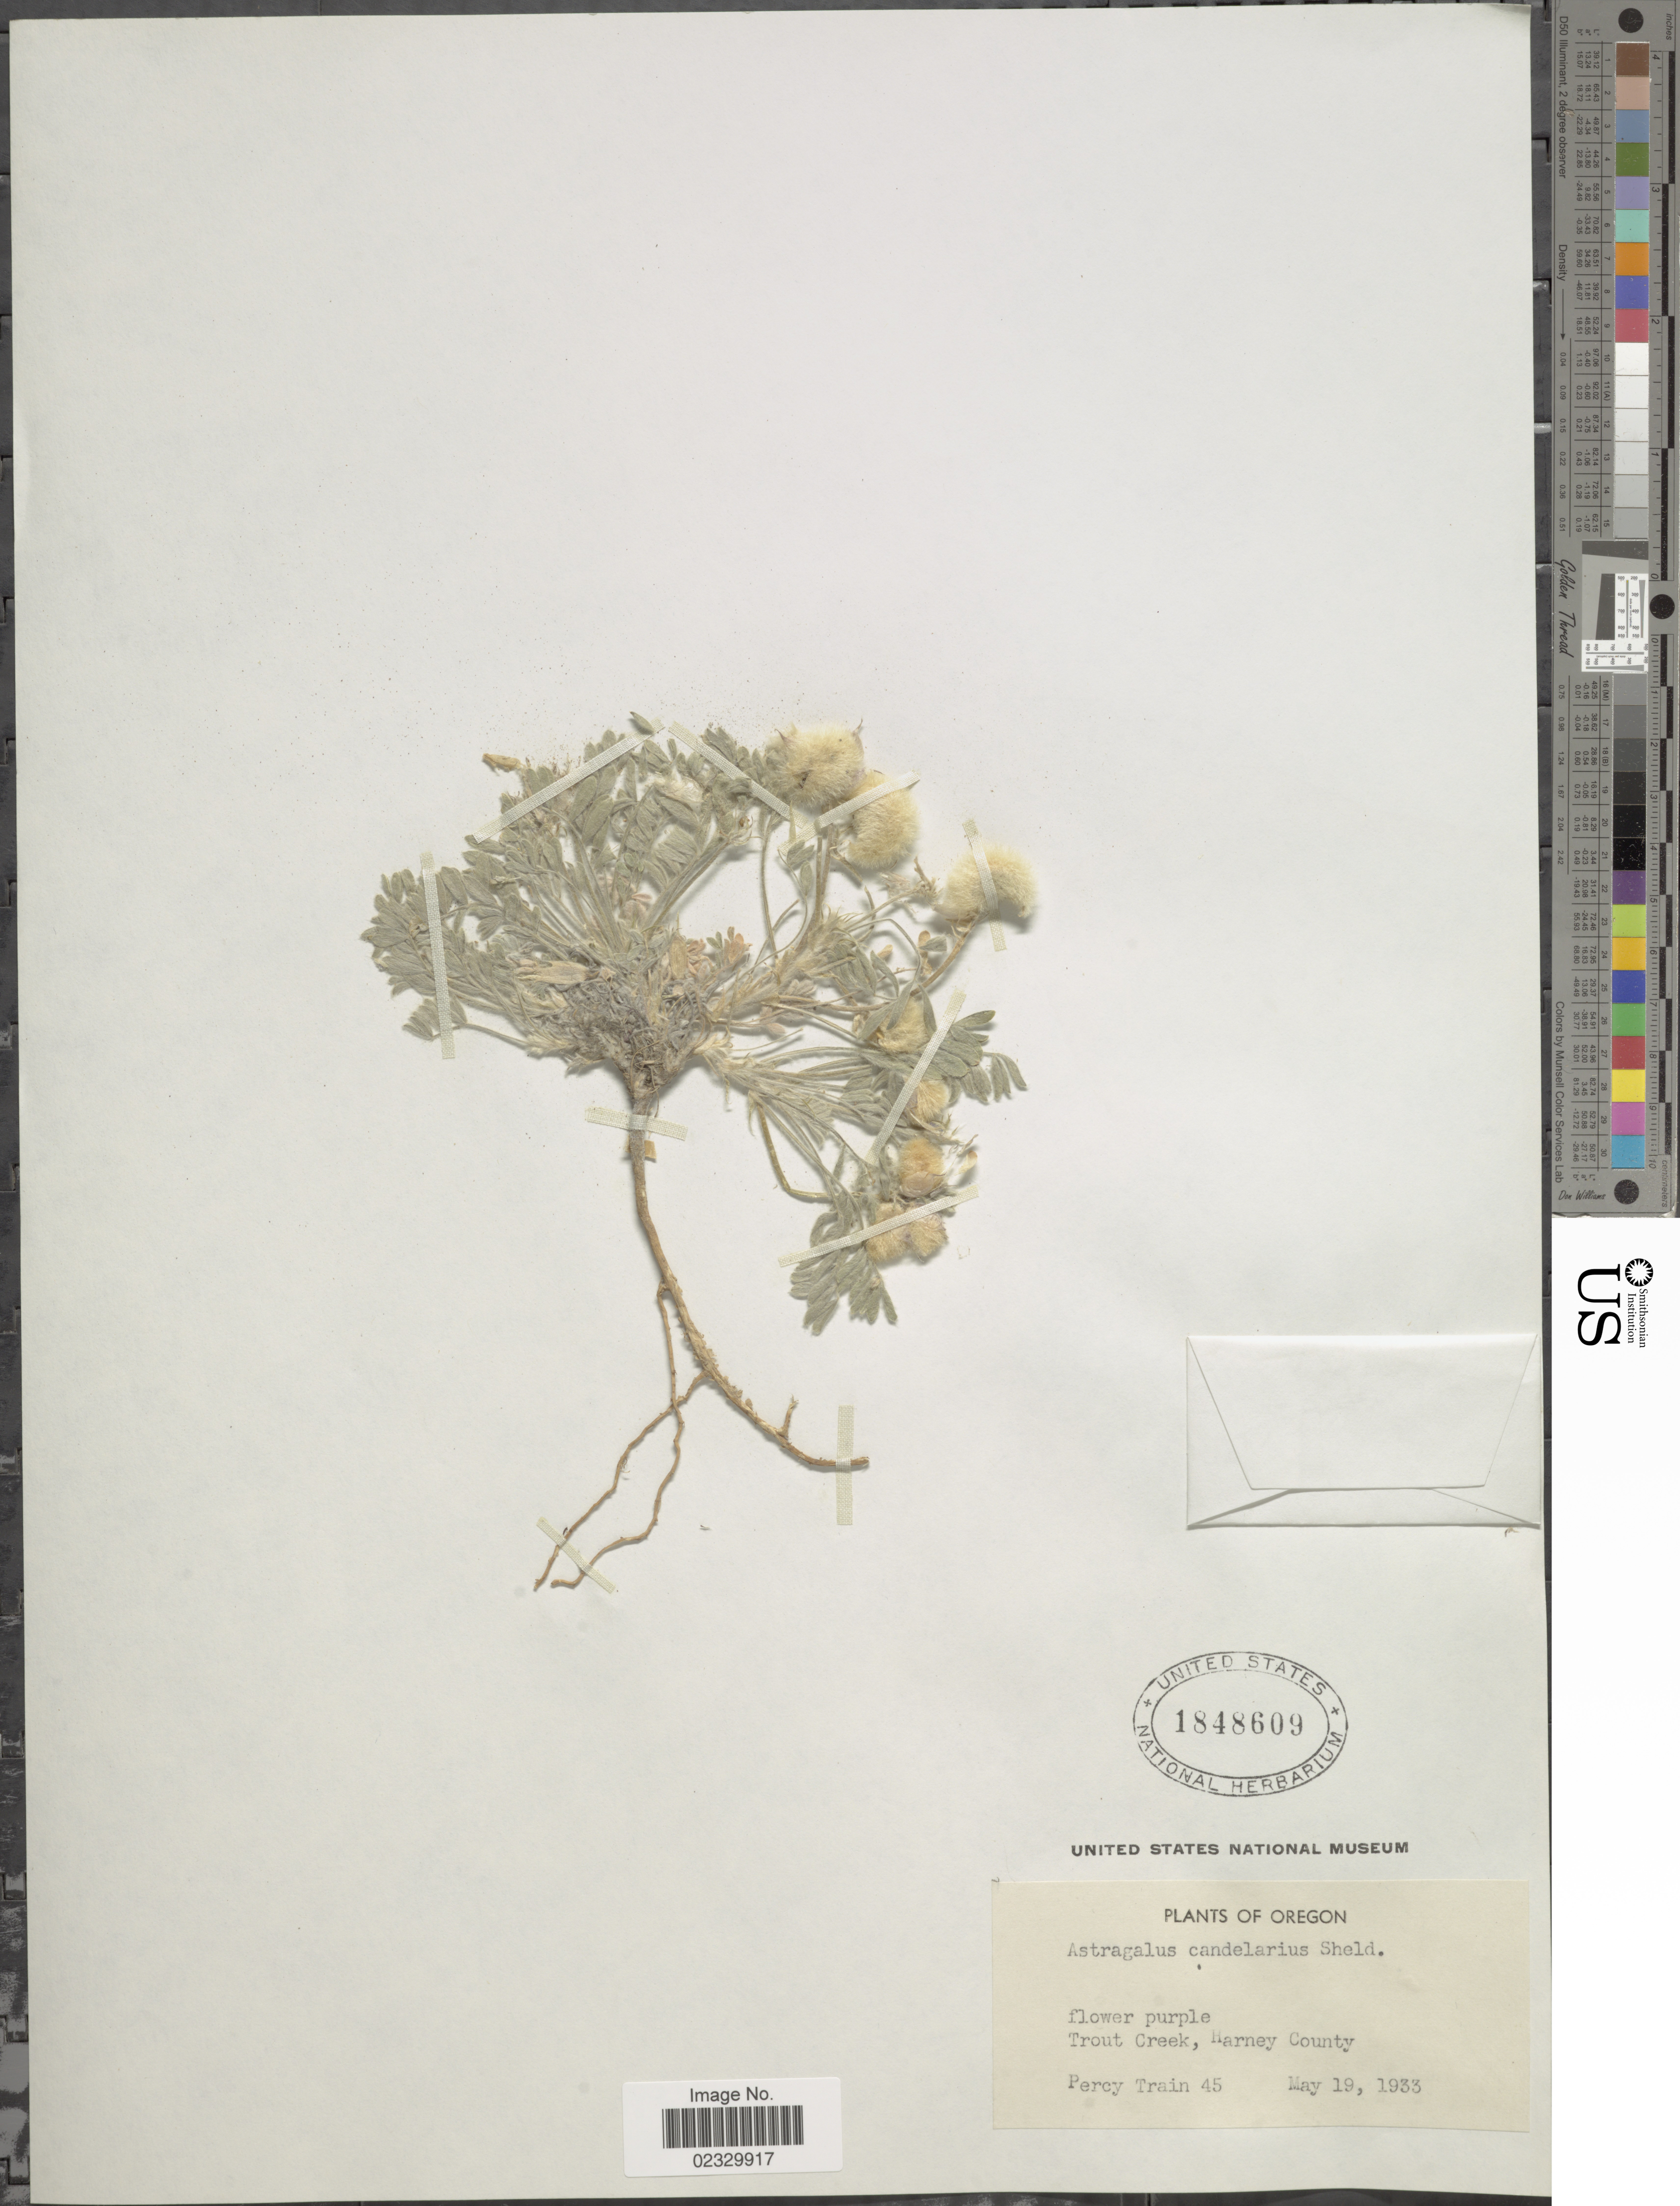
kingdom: Plantae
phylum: Tracheophyta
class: Magnoliopsida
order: Fabales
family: Fabaceae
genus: Astragalus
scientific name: Astragalus candelarius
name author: E. Sheld.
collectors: P. Train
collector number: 45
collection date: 1933-05-19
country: United States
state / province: Oregon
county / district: Harney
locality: Trout Creek, Harney County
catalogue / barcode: US 1848609